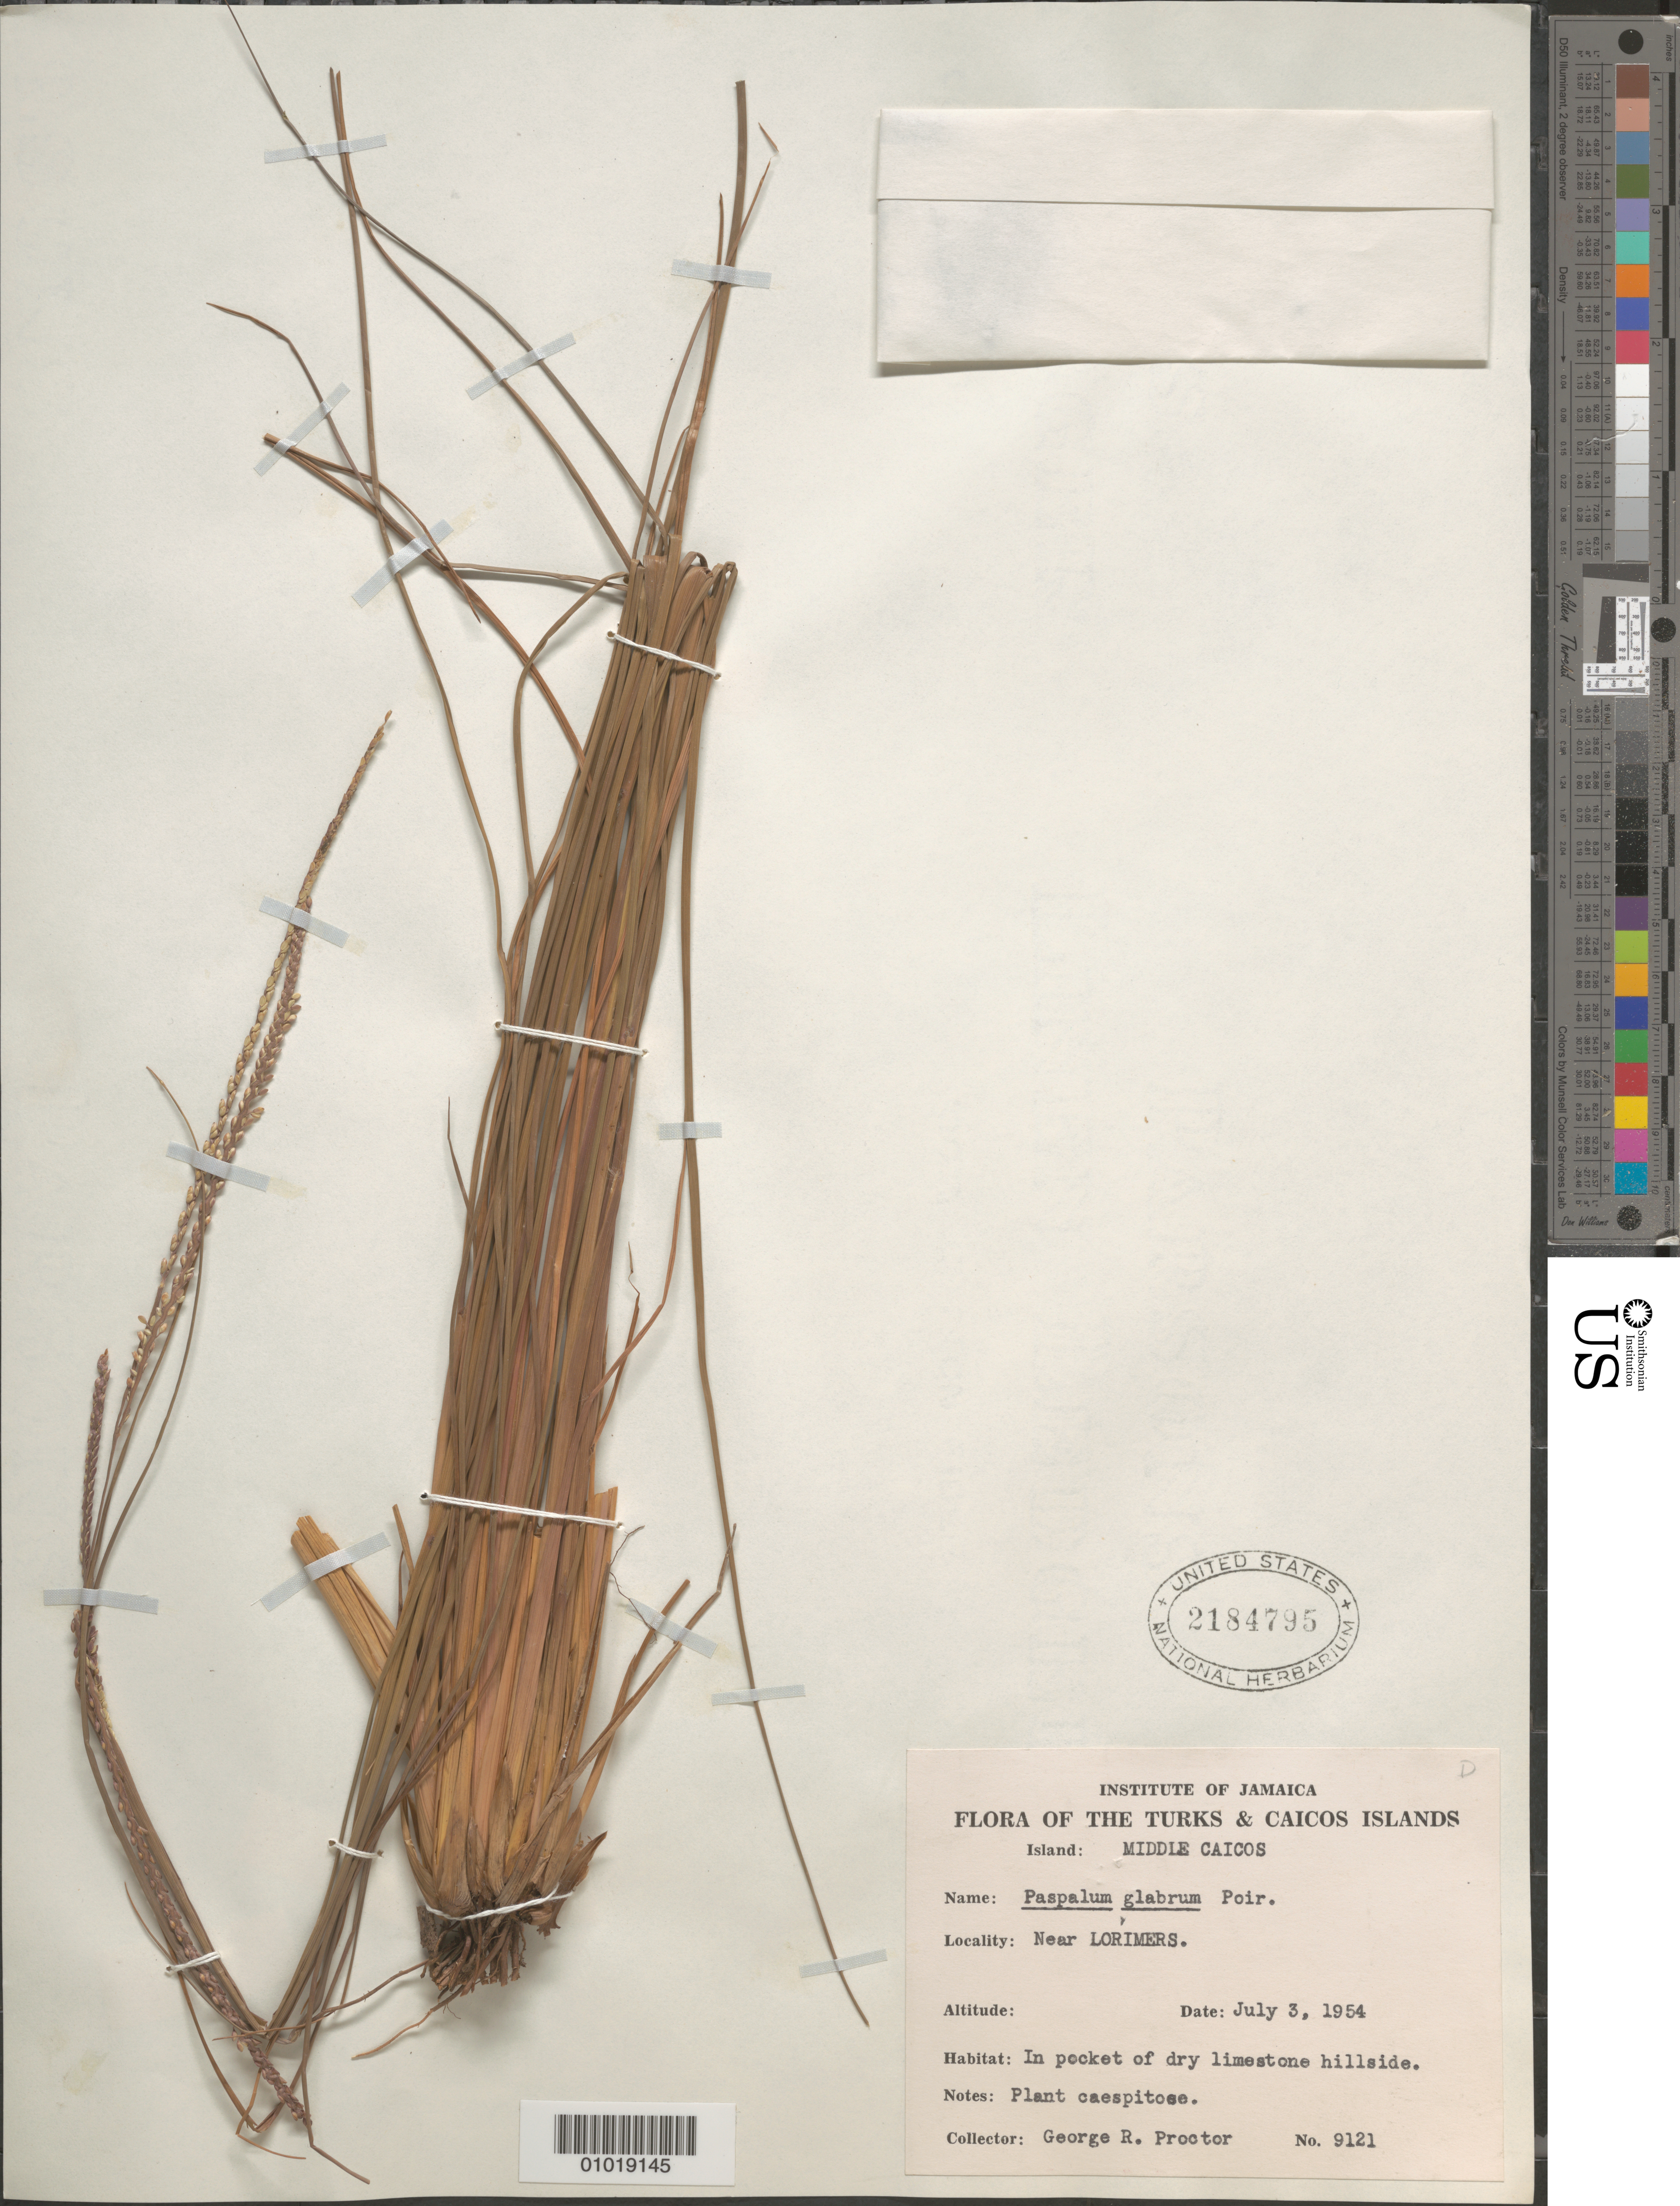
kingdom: Plantae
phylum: Tracheophyta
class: Liliopsida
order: Poales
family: Poaceae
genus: Paspalum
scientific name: Paspalum laxum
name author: Lam.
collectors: G. R. Proctor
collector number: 9121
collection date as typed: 03 Jul 1954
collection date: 1954-07-03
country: Turks and Caicos Islands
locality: Middle Caicos, near Lorimers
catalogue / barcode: US 2184795